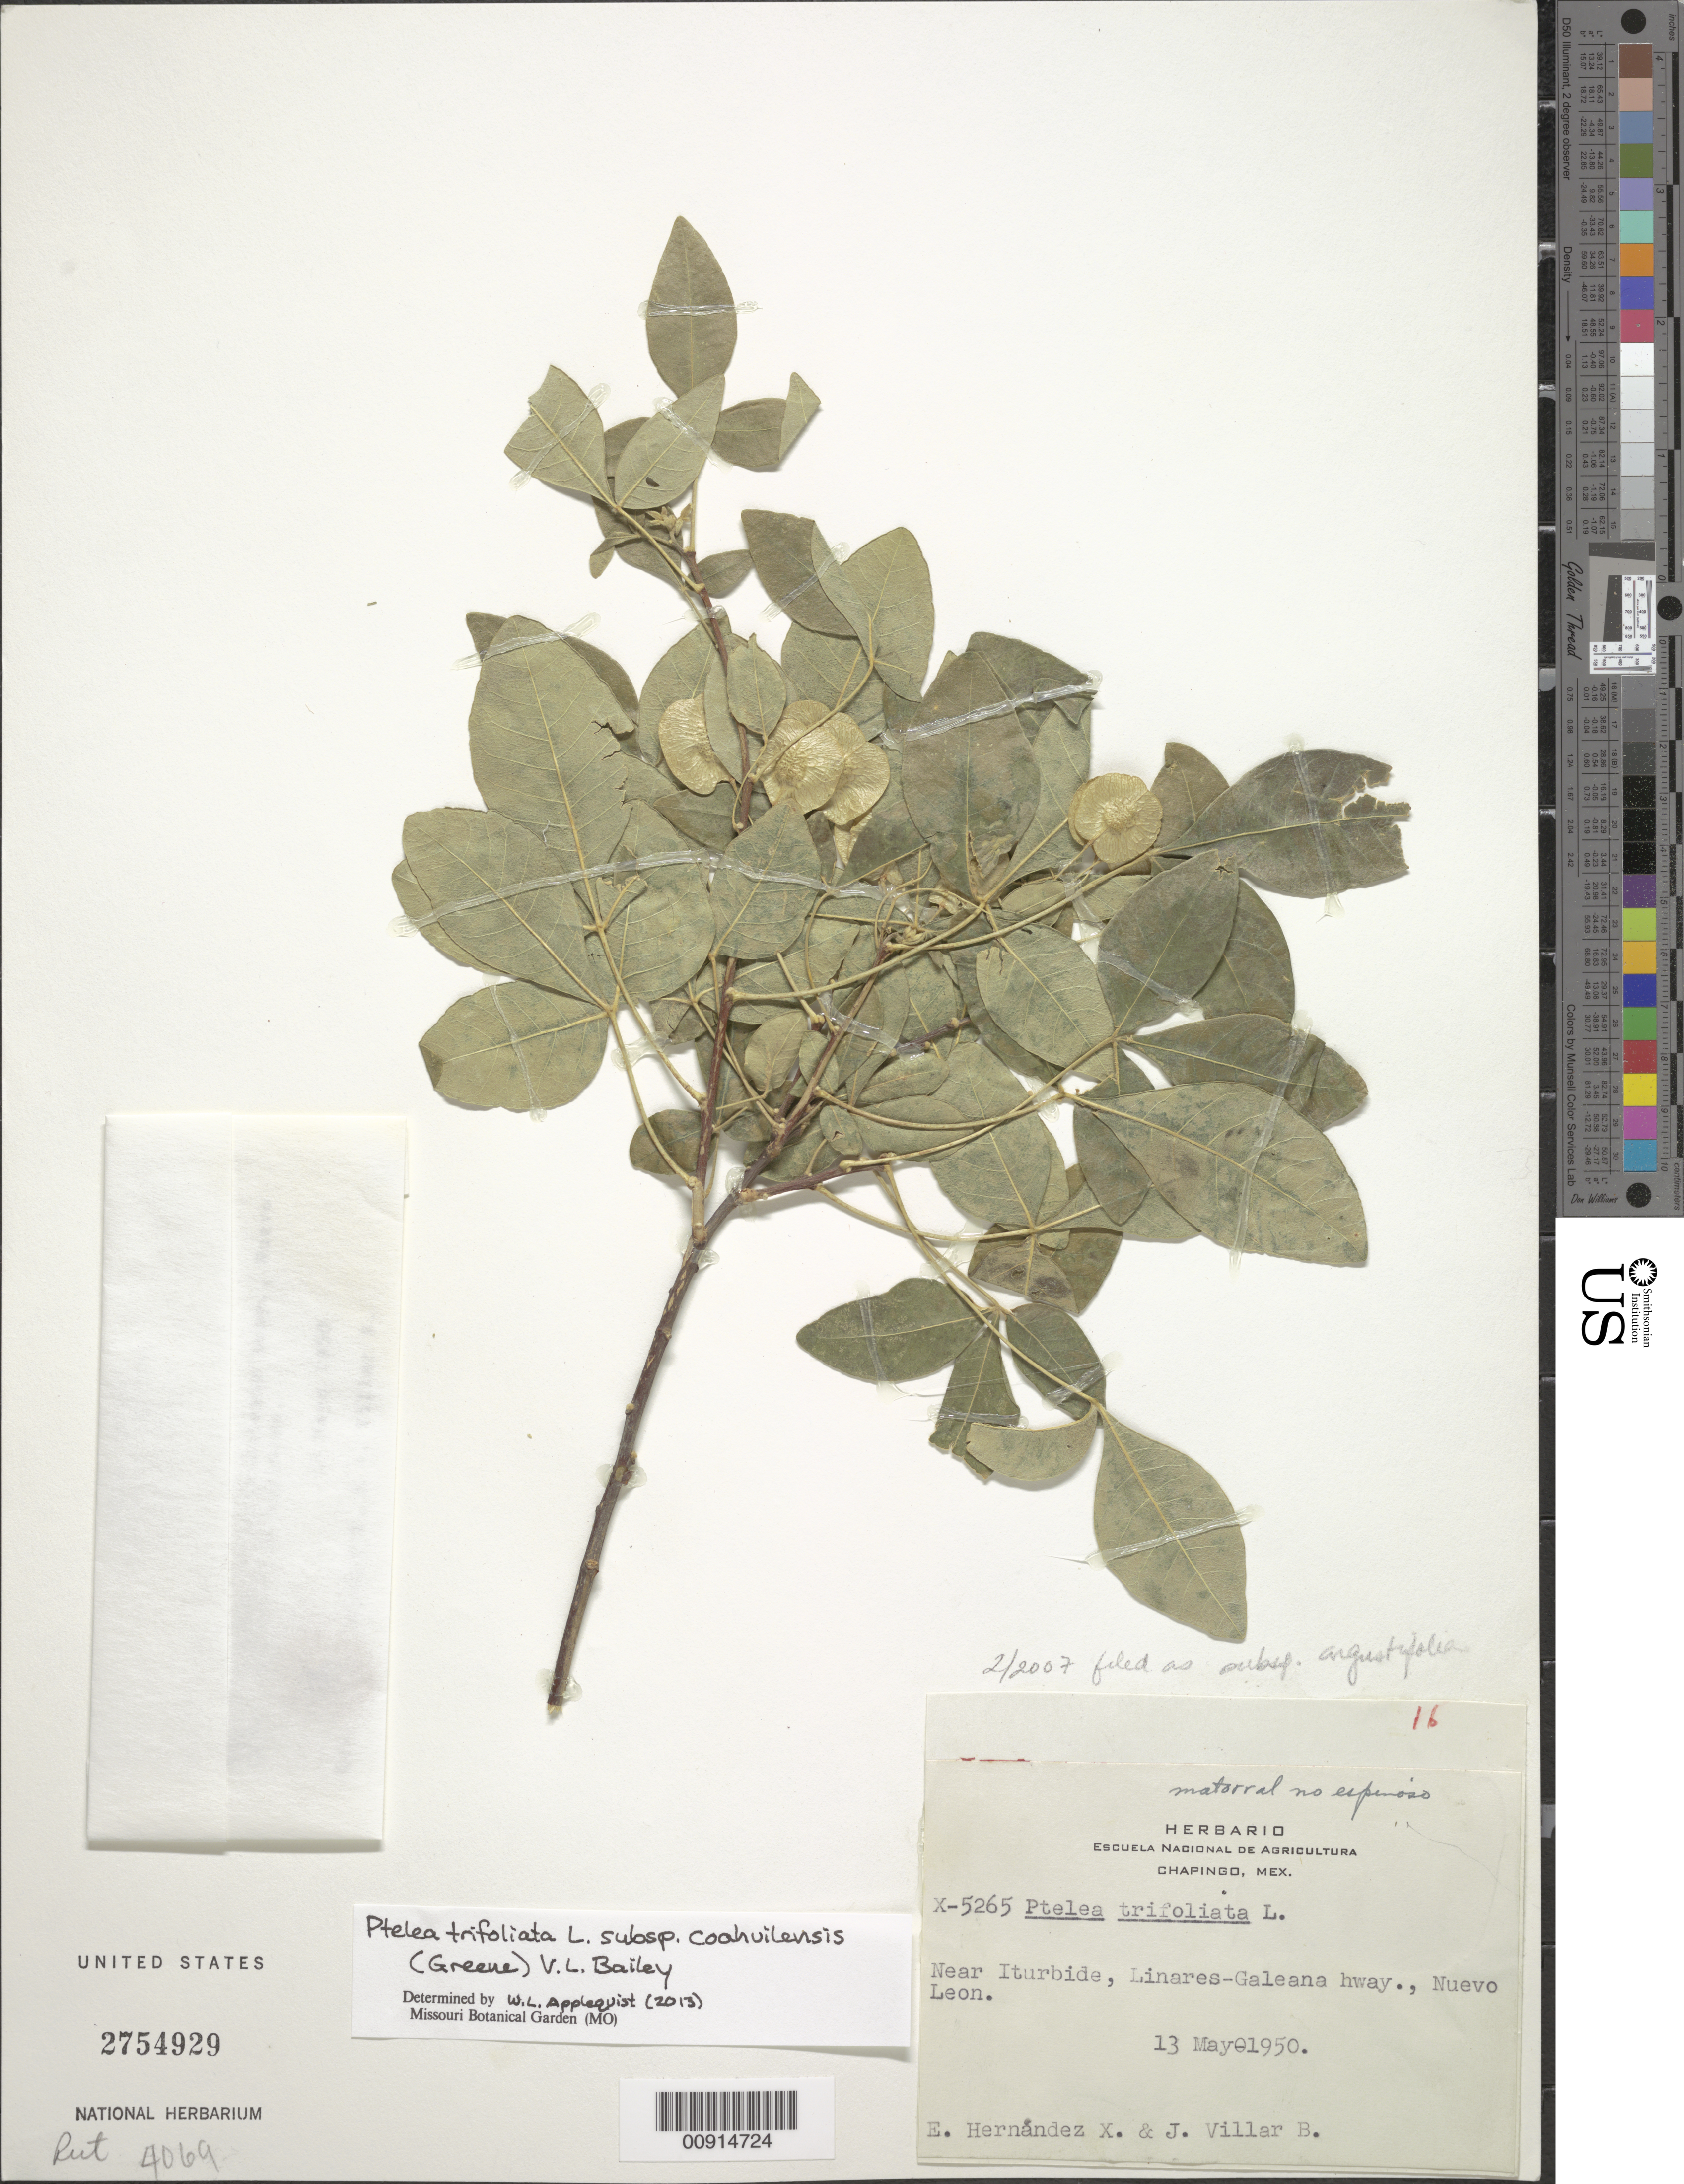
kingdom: Plantae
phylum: Tracheophyta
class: Magnoliopsida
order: Sapindales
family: Rutaceae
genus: Ptelea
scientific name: Ptelea trifoliata subsp. coahuilensis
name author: (Greene) V. L. Bailey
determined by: Applequist, W. L.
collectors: E. I. Hernández-X. & Villar B., J.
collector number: X-5265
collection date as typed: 13 May 1950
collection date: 1950-05-13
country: Mexico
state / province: Nuevo León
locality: Near Iturbide, Linares-Galeana hwy., Nuevo León.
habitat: Matorral no espinoso.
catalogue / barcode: US 2754929